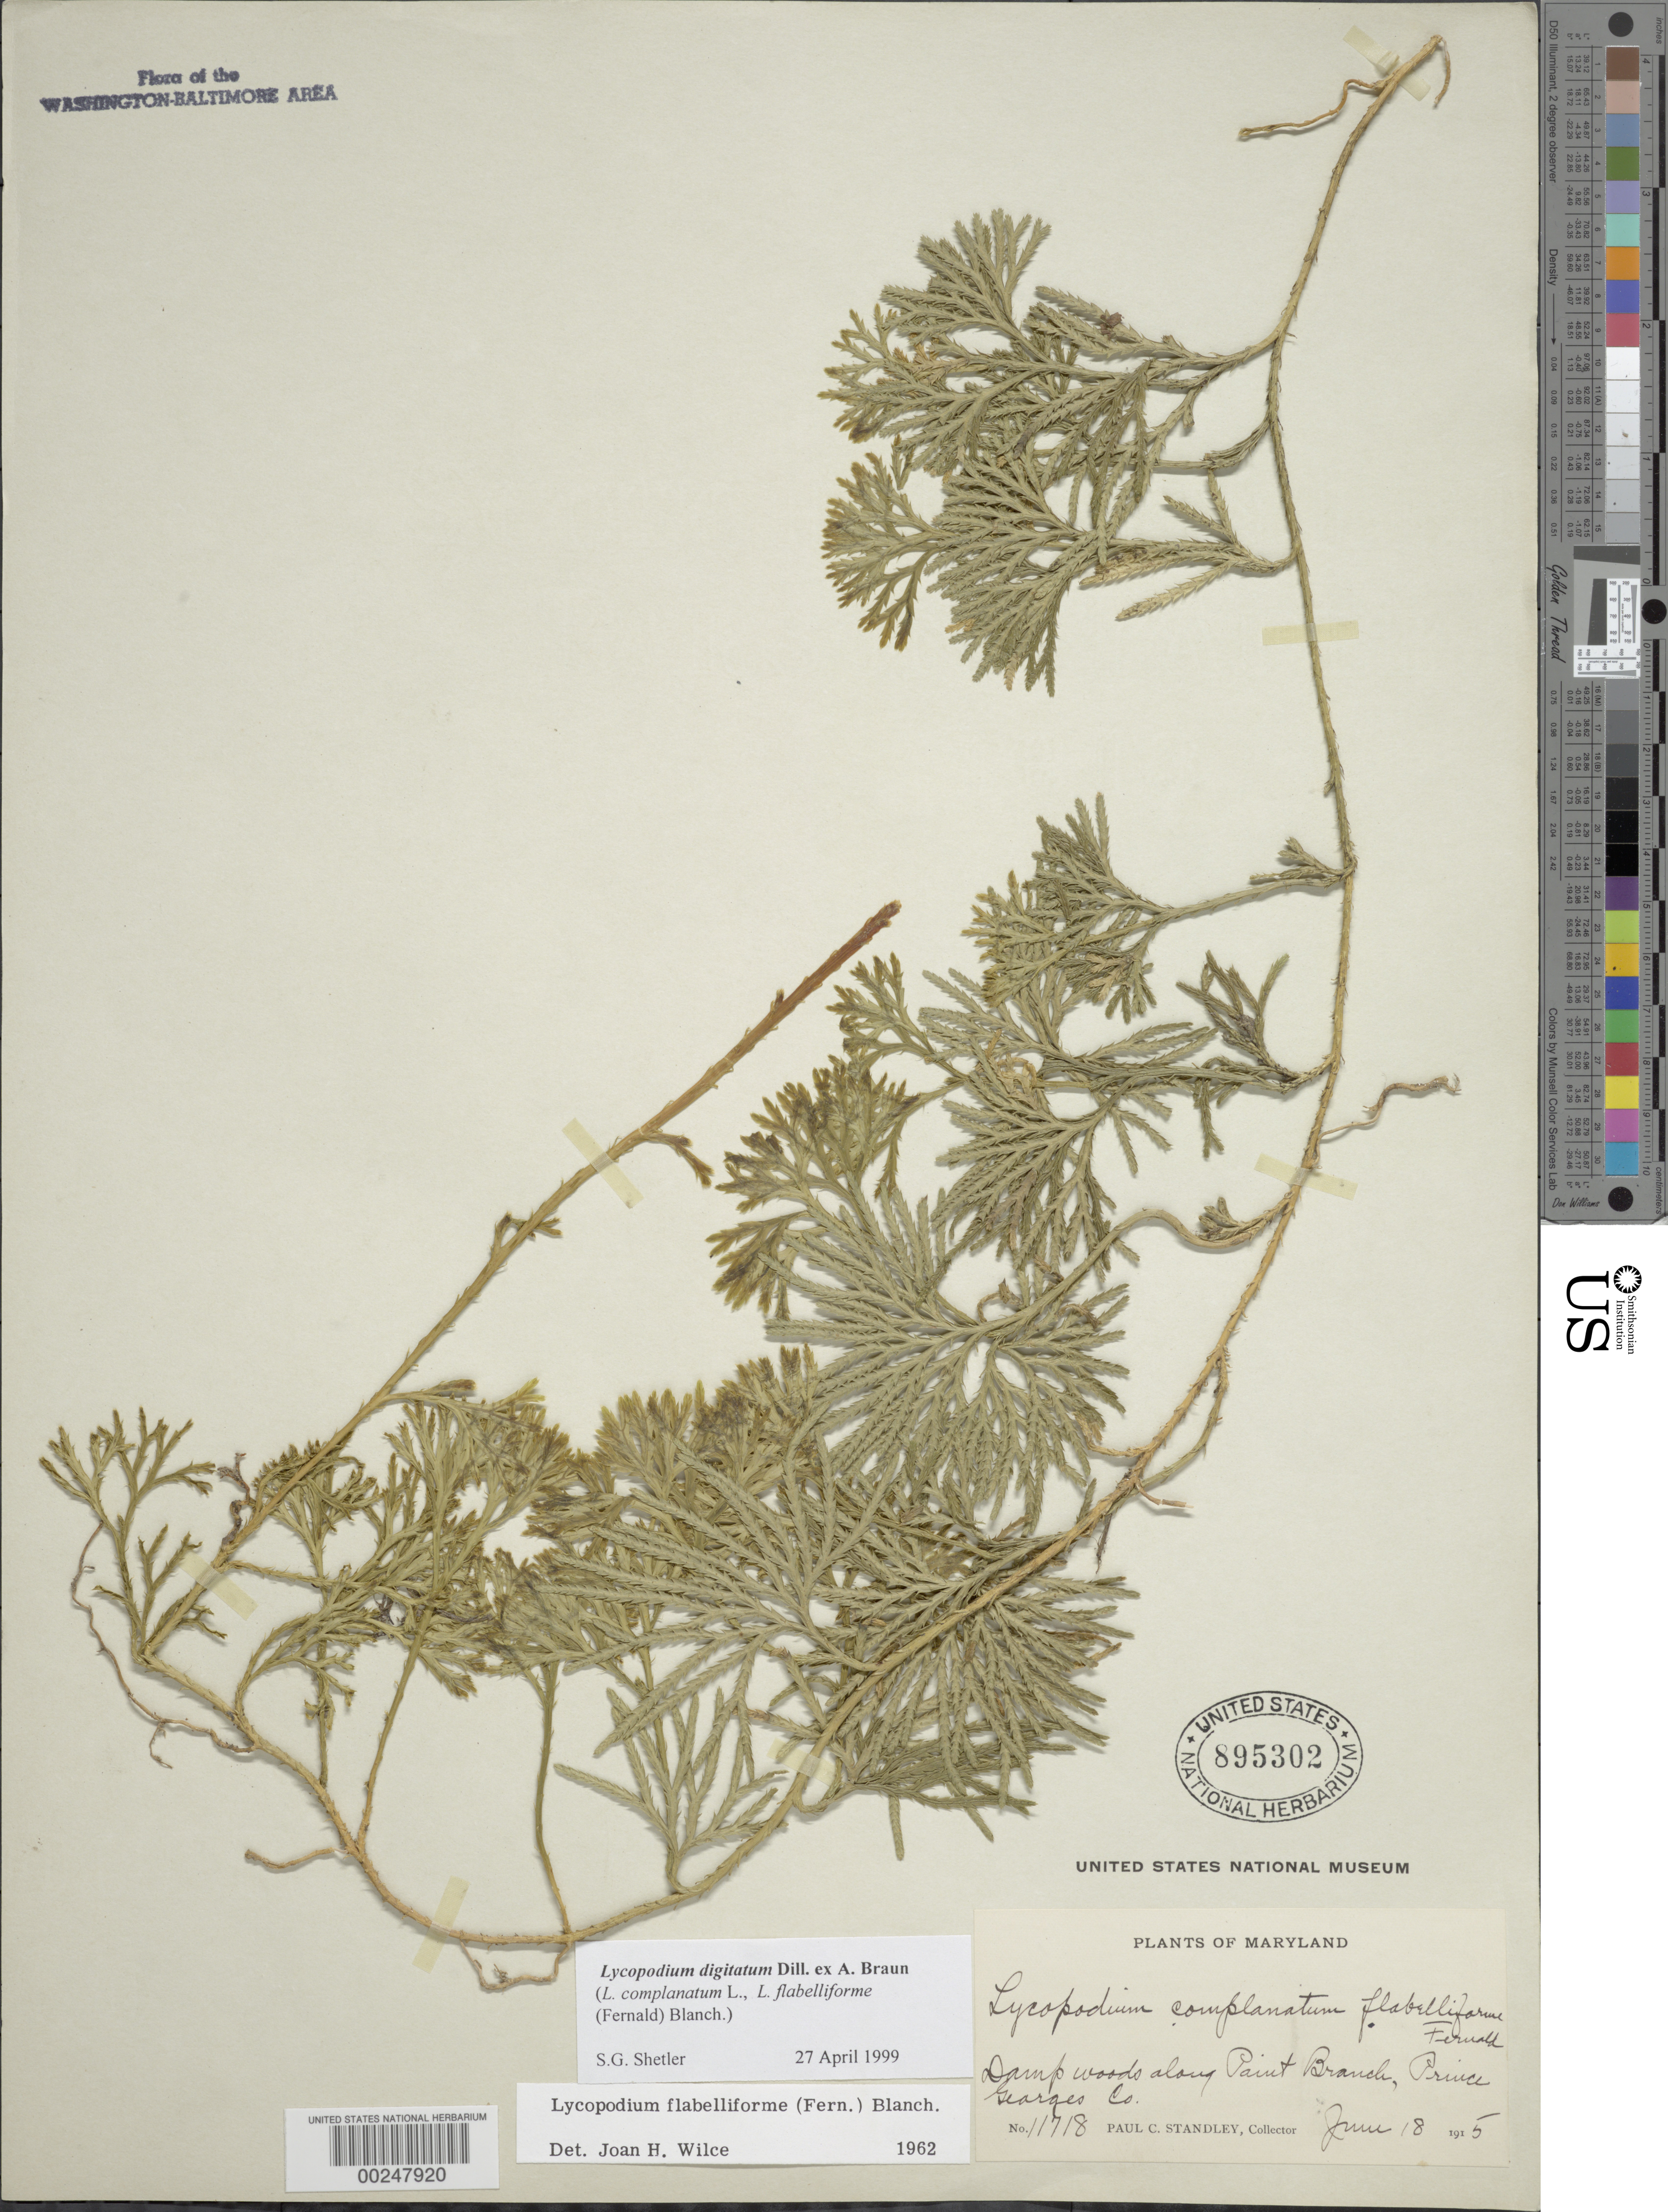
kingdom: Plantae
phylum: Tracheophyta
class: Lycopodiopsida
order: Lycopodiales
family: Lycopodiaceae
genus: Diphasiastrum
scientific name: Diphasiastrum digitatum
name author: (Dill. ex A. Braun) Holub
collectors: P. C. Standley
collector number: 11718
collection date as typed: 18 Jun 1915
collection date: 1915-06-18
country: United States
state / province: Maryland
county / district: Prince George's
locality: Paint Branch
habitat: Damp woods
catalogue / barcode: US 895302